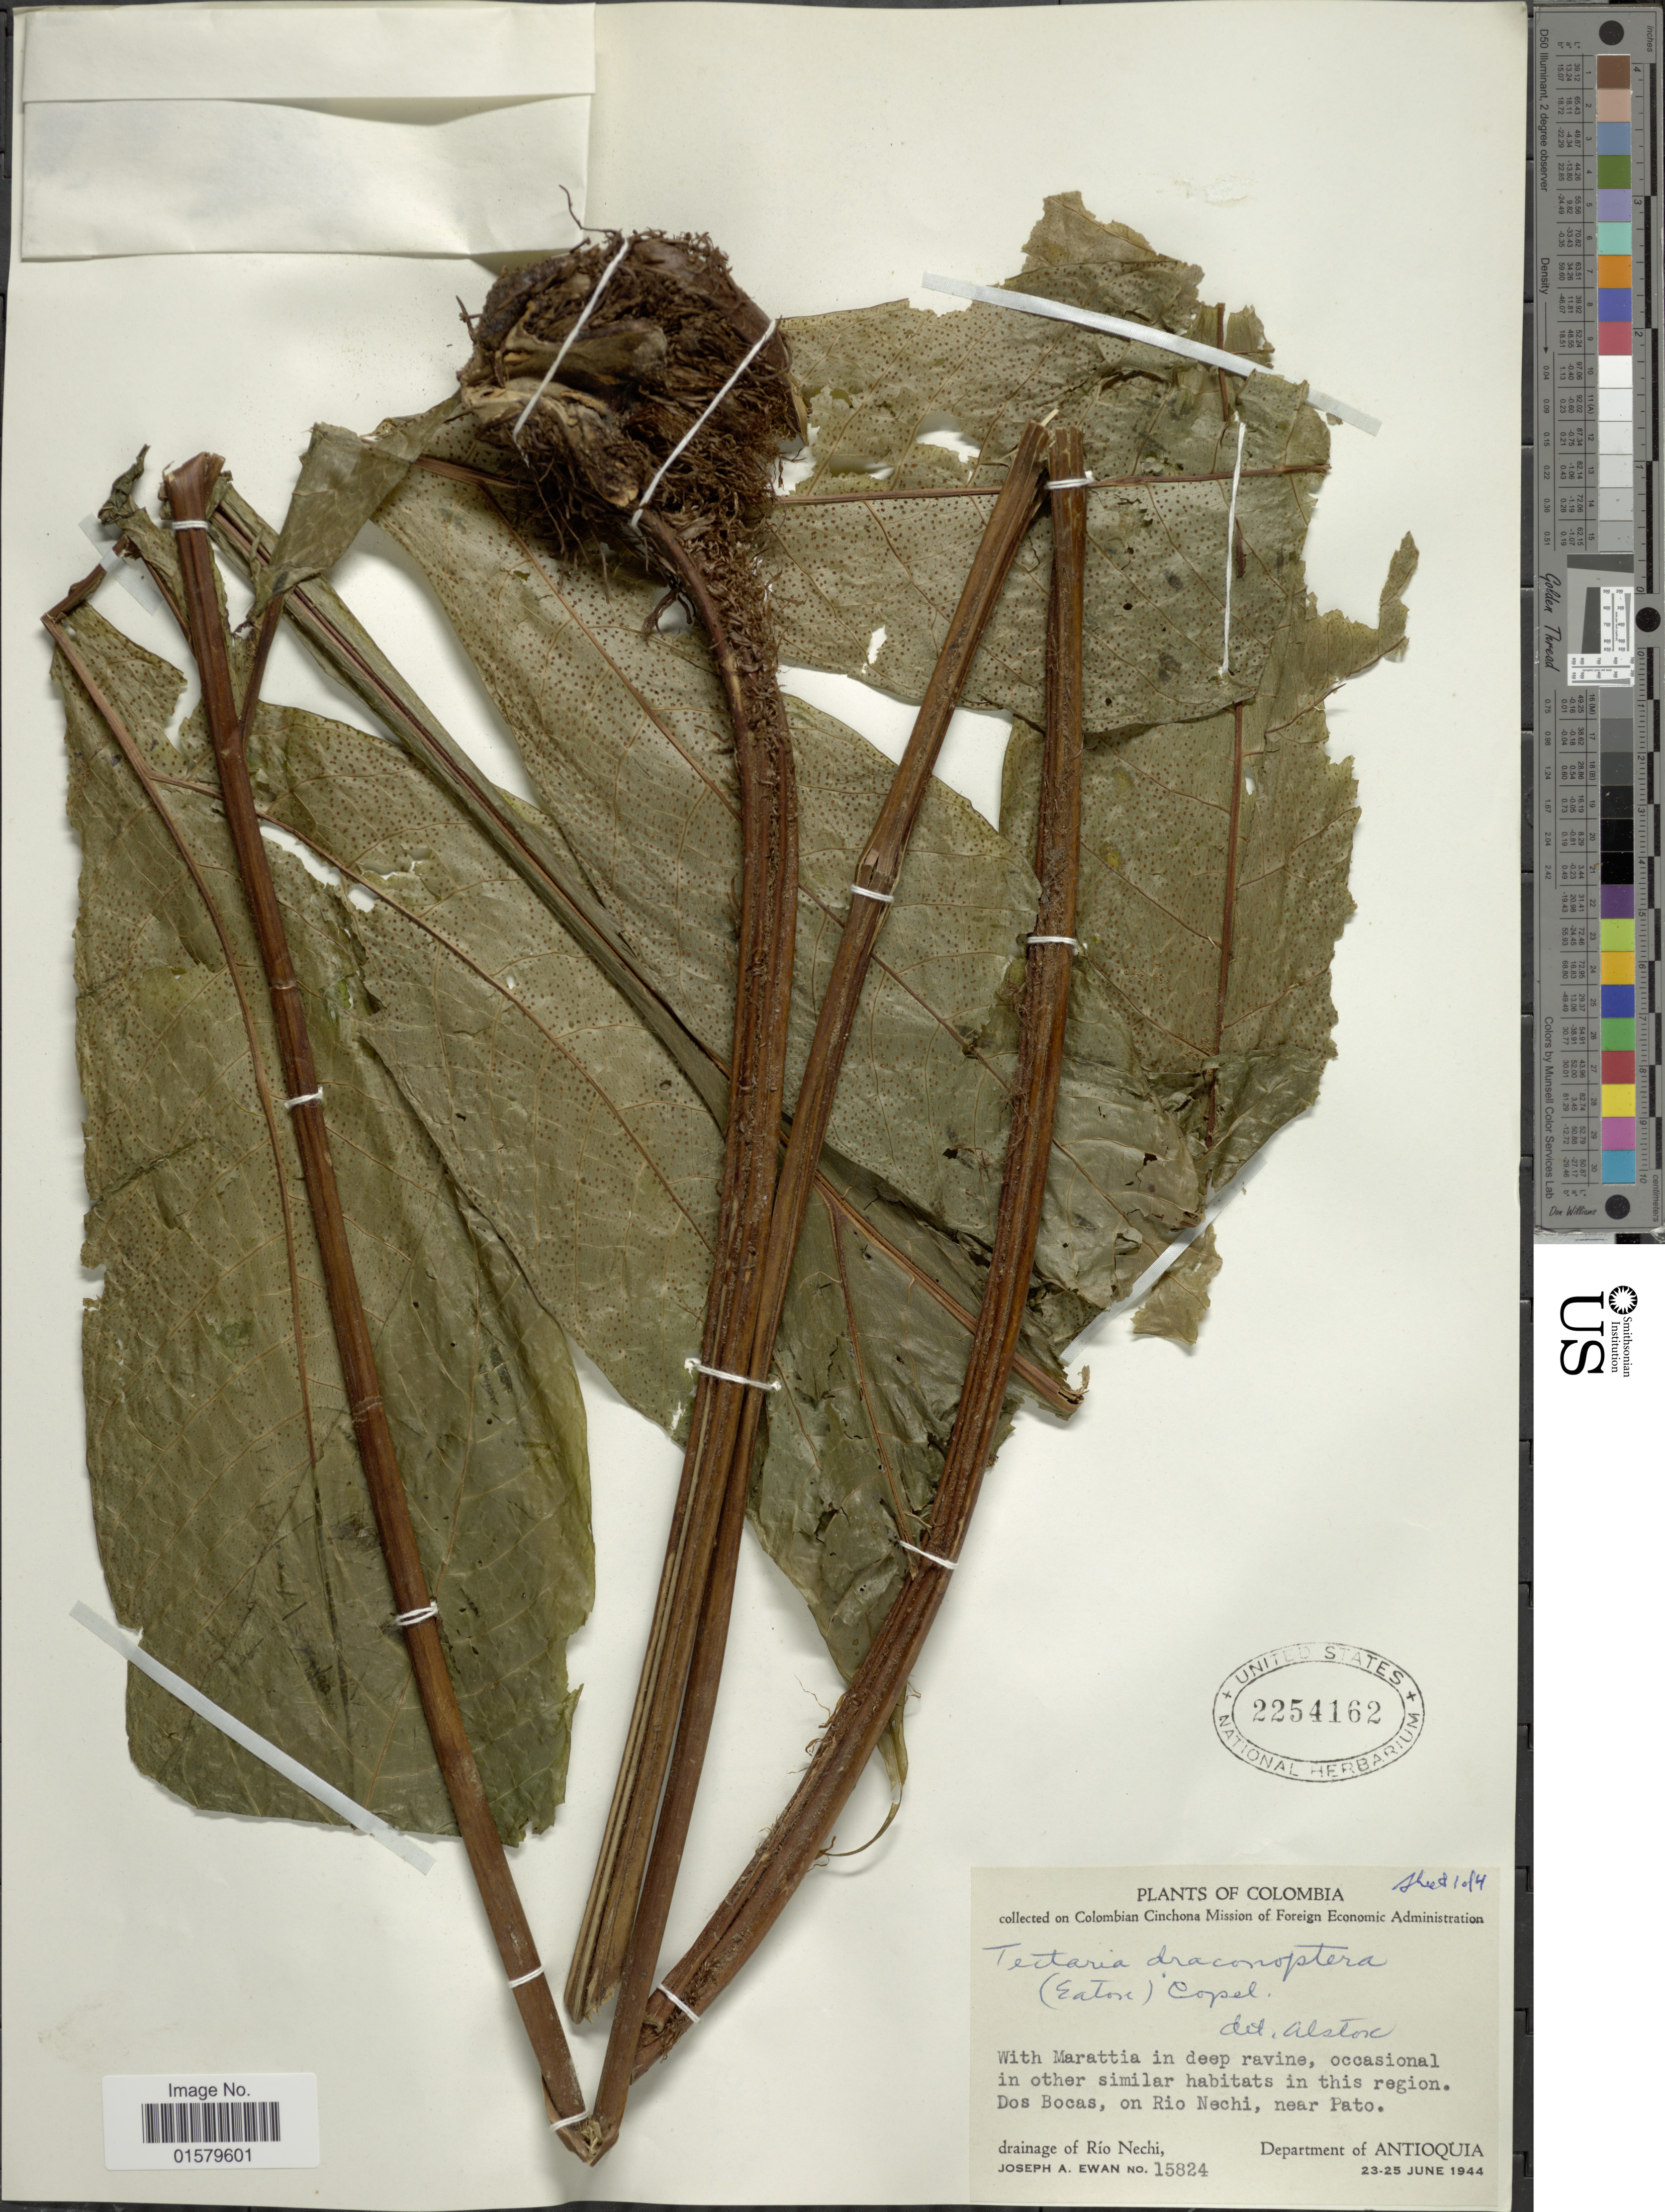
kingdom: Plantae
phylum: Tracheophyta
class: Polypodiopsida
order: Polypodiales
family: Tectariaceae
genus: Tectaria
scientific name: Tectaria draconoptera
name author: (D.C. Eaton) Copel.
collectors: J. A. Ewan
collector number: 15824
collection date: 1944-06-23/1944-06-25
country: Colombia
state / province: Antioquia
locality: With Marattia in deep ravine, occasional in other similar habitats in this region. Dos Bocas, on Rio Nechi, near Pato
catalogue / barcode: US 2254162